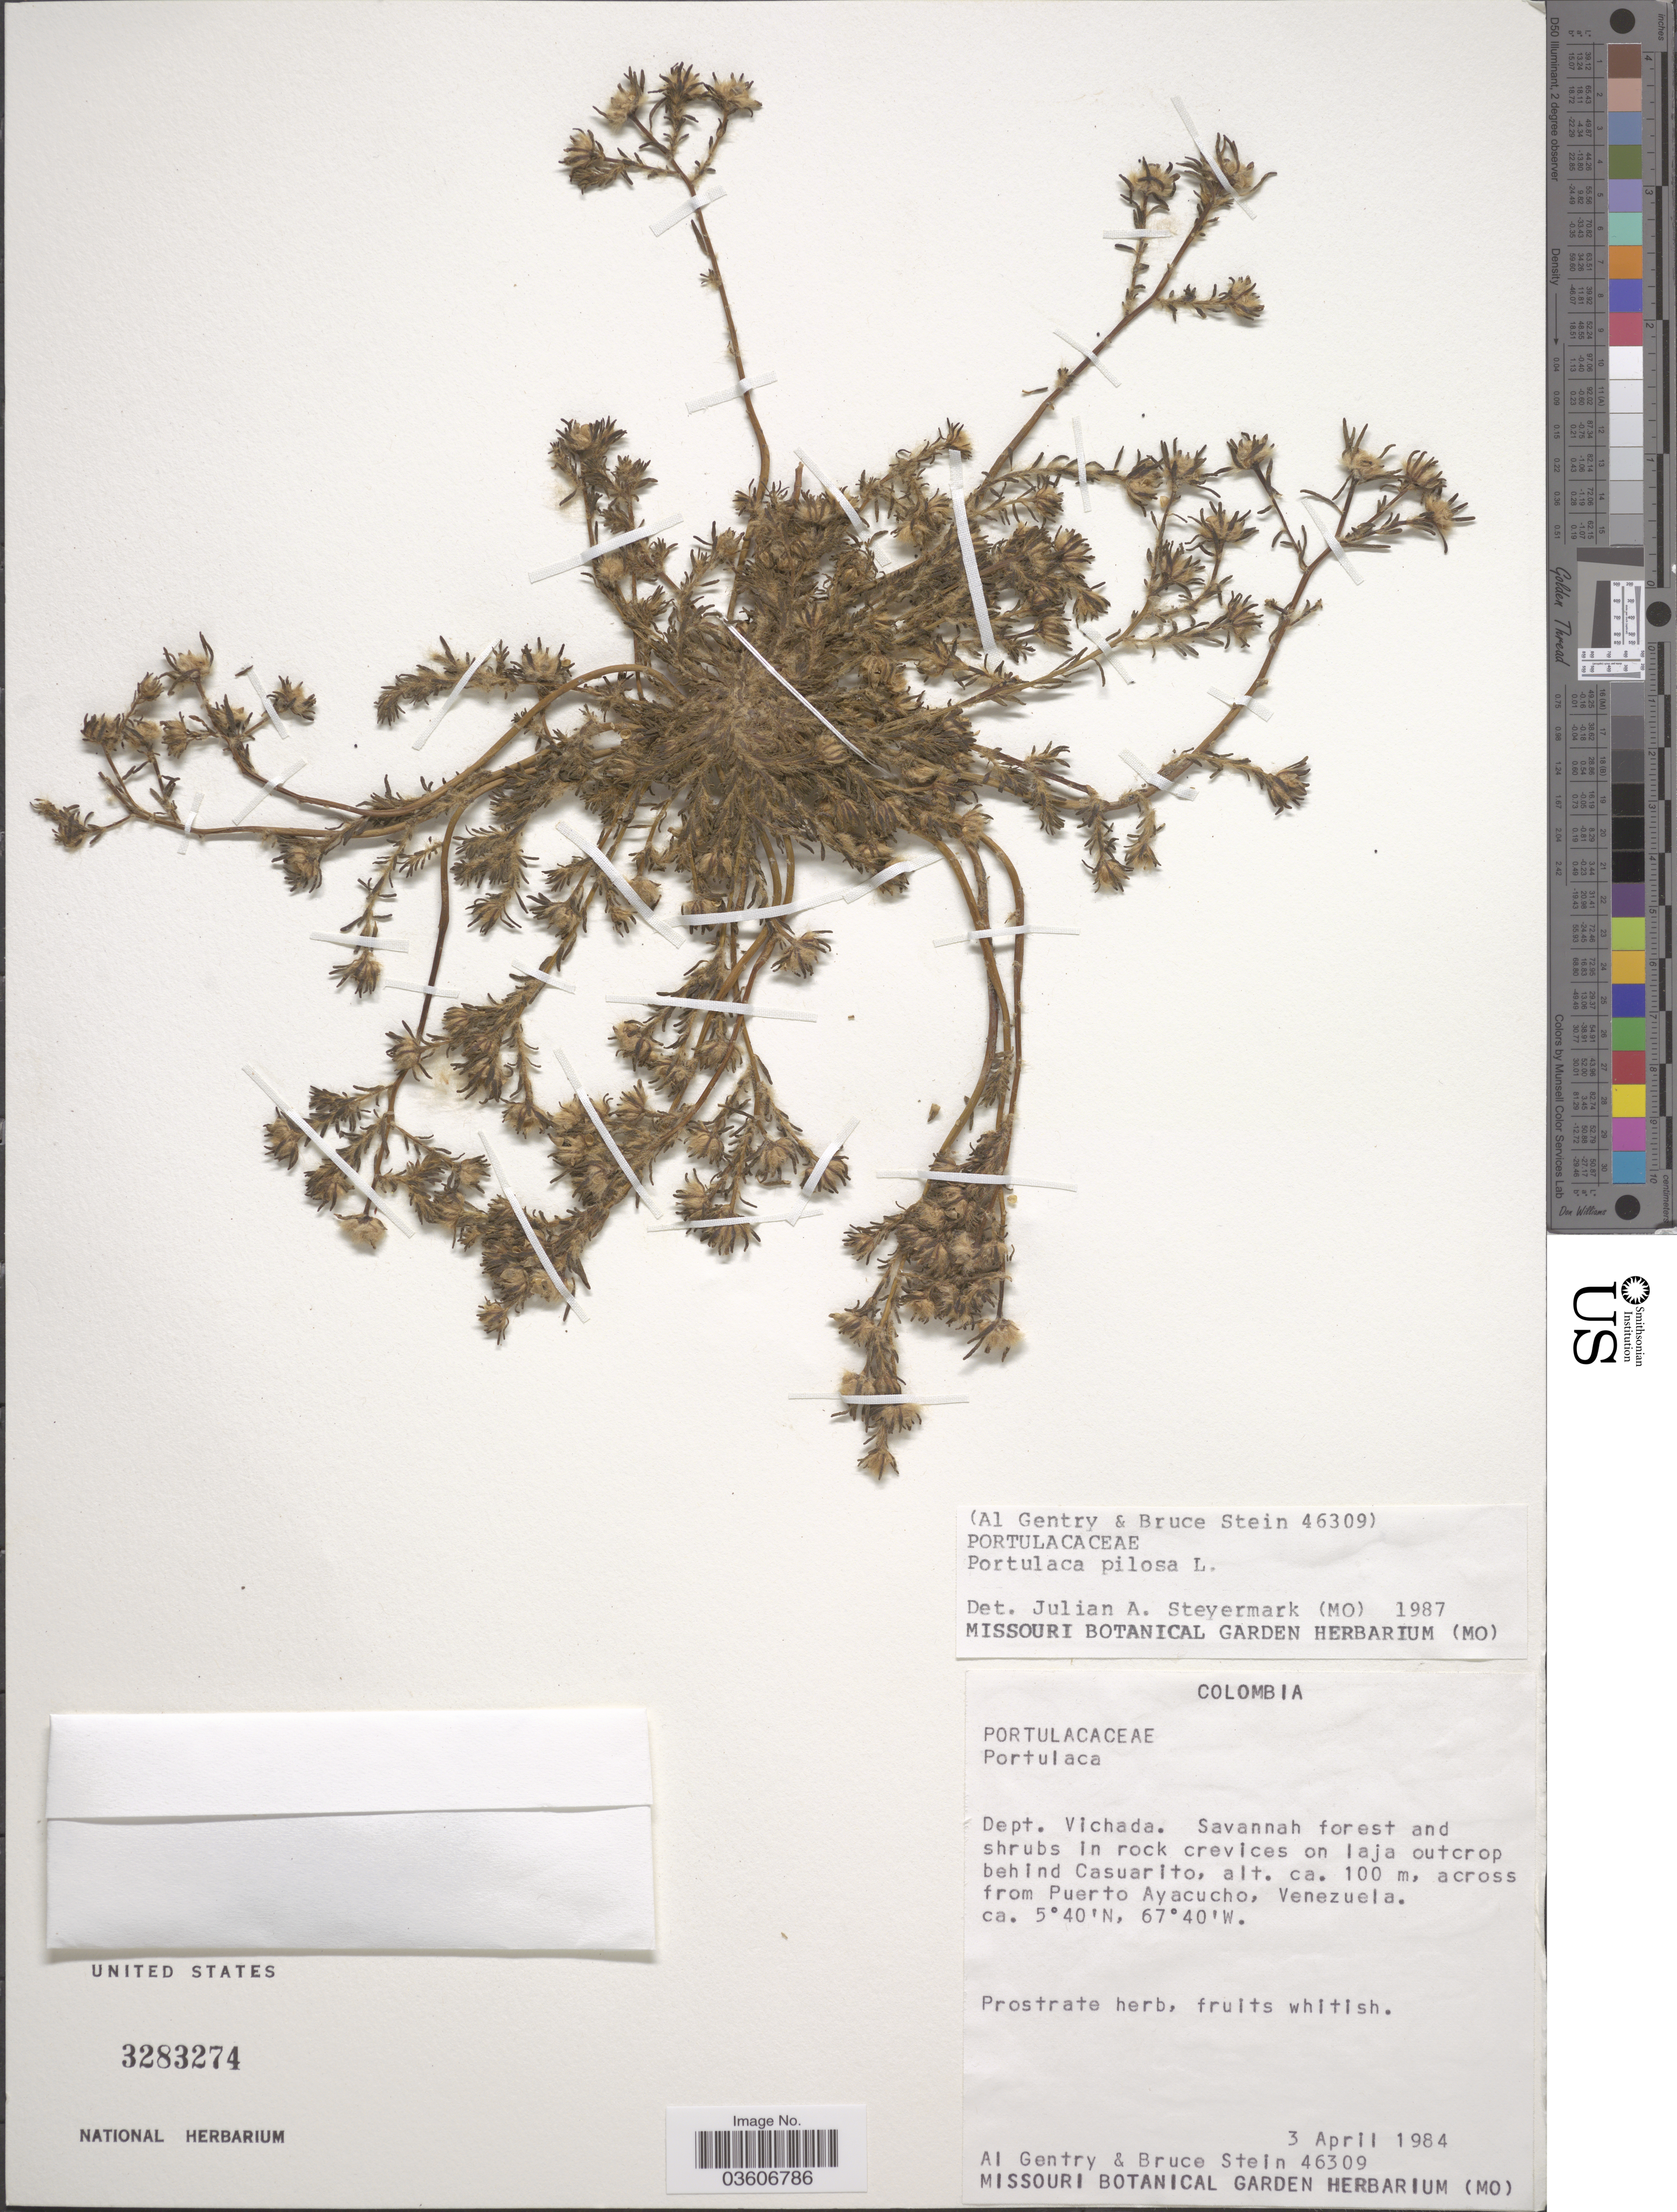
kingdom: Plantae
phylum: Tracheophyta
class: Magnoliopsida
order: Caryophyllales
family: Portulacaceae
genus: Portulaca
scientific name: Portulaca pilosa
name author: L.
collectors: A. H. Gentry & B. A. Stein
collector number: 46309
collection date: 1984-04-03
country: Colombia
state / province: Vichada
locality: Dept. Vichada. Savannah forest and shrubs in rock crevices on laja outcrop behind Casuarito, across from Puerto Ayacucho.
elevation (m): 100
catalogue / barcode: US 3283274